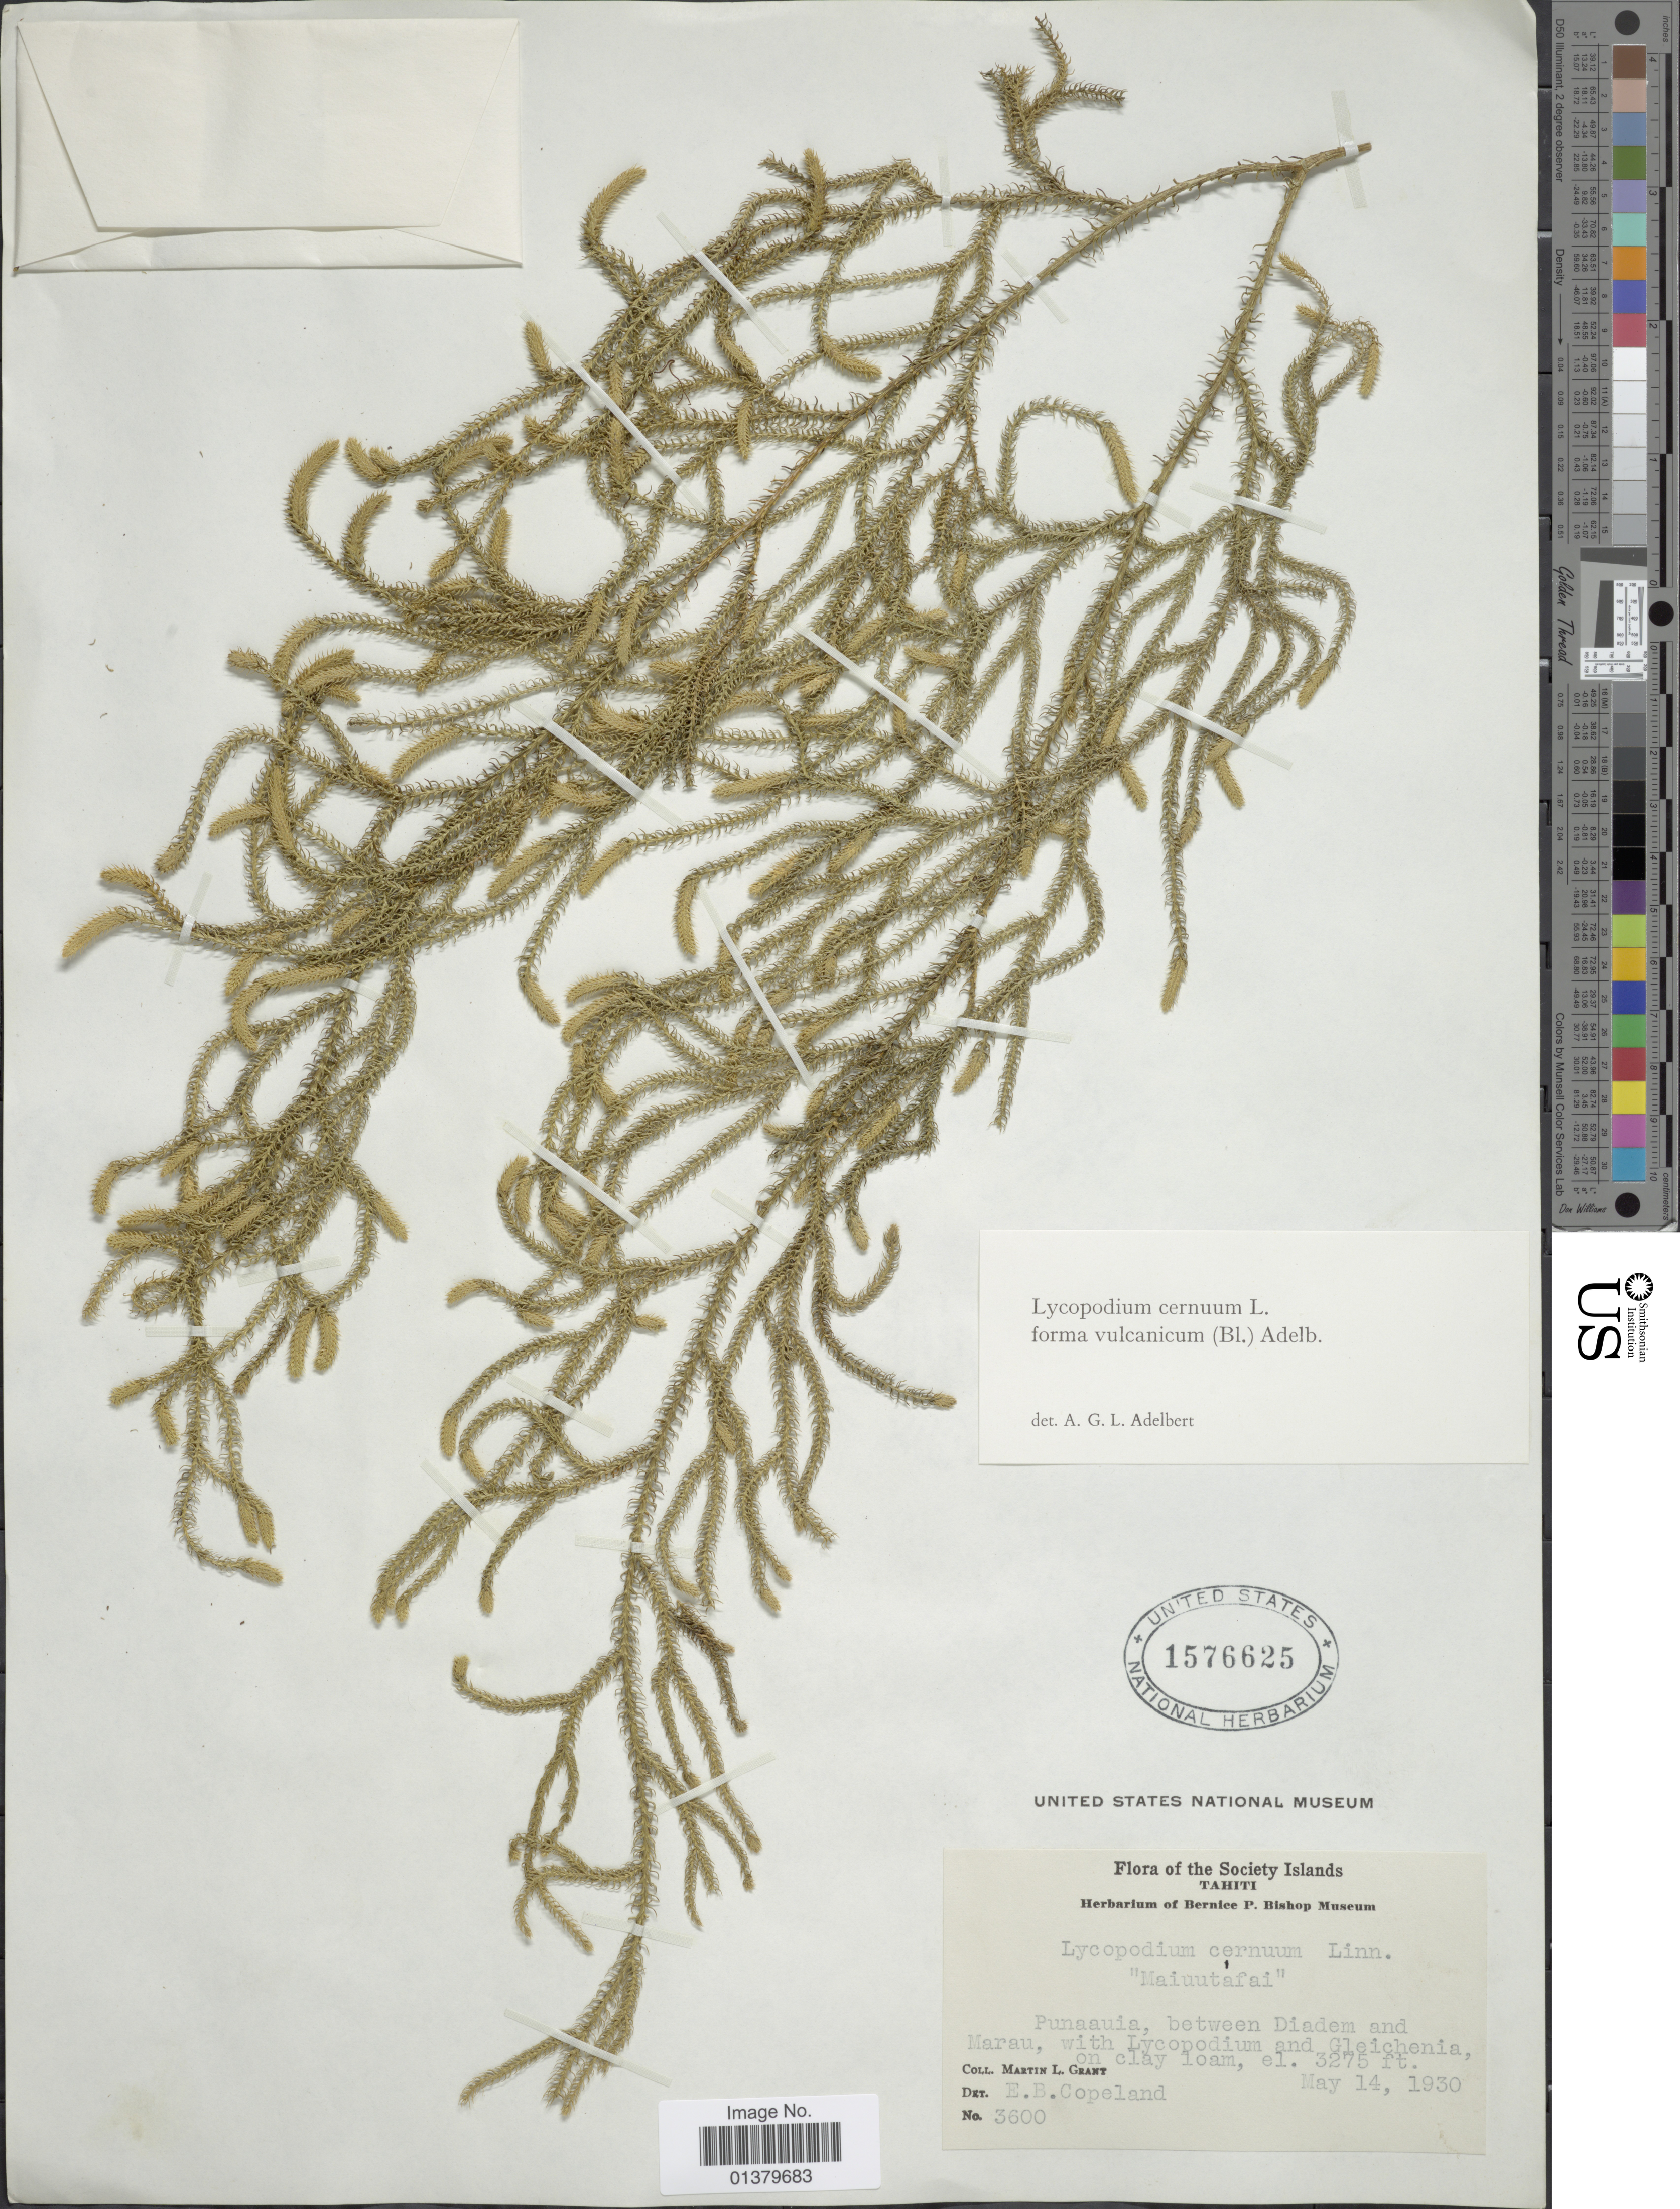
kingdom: Plantae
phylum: Tracheophyta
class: Lycopodiopsida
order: Lycopodiales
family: Lycopodiaceae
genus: Palhinhaea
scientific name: Palhinhaea cernua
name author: (L.) Vasc. & Franco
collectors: E. B. Copeland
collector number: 3600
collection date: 1930-05-14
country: French Polynesia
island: Tahiti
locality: The Society Islands, Tahiti, Punaauia between Diadem and Marau, with Lycopodium and Gleichenia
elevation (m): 998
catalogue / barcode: US 1576625